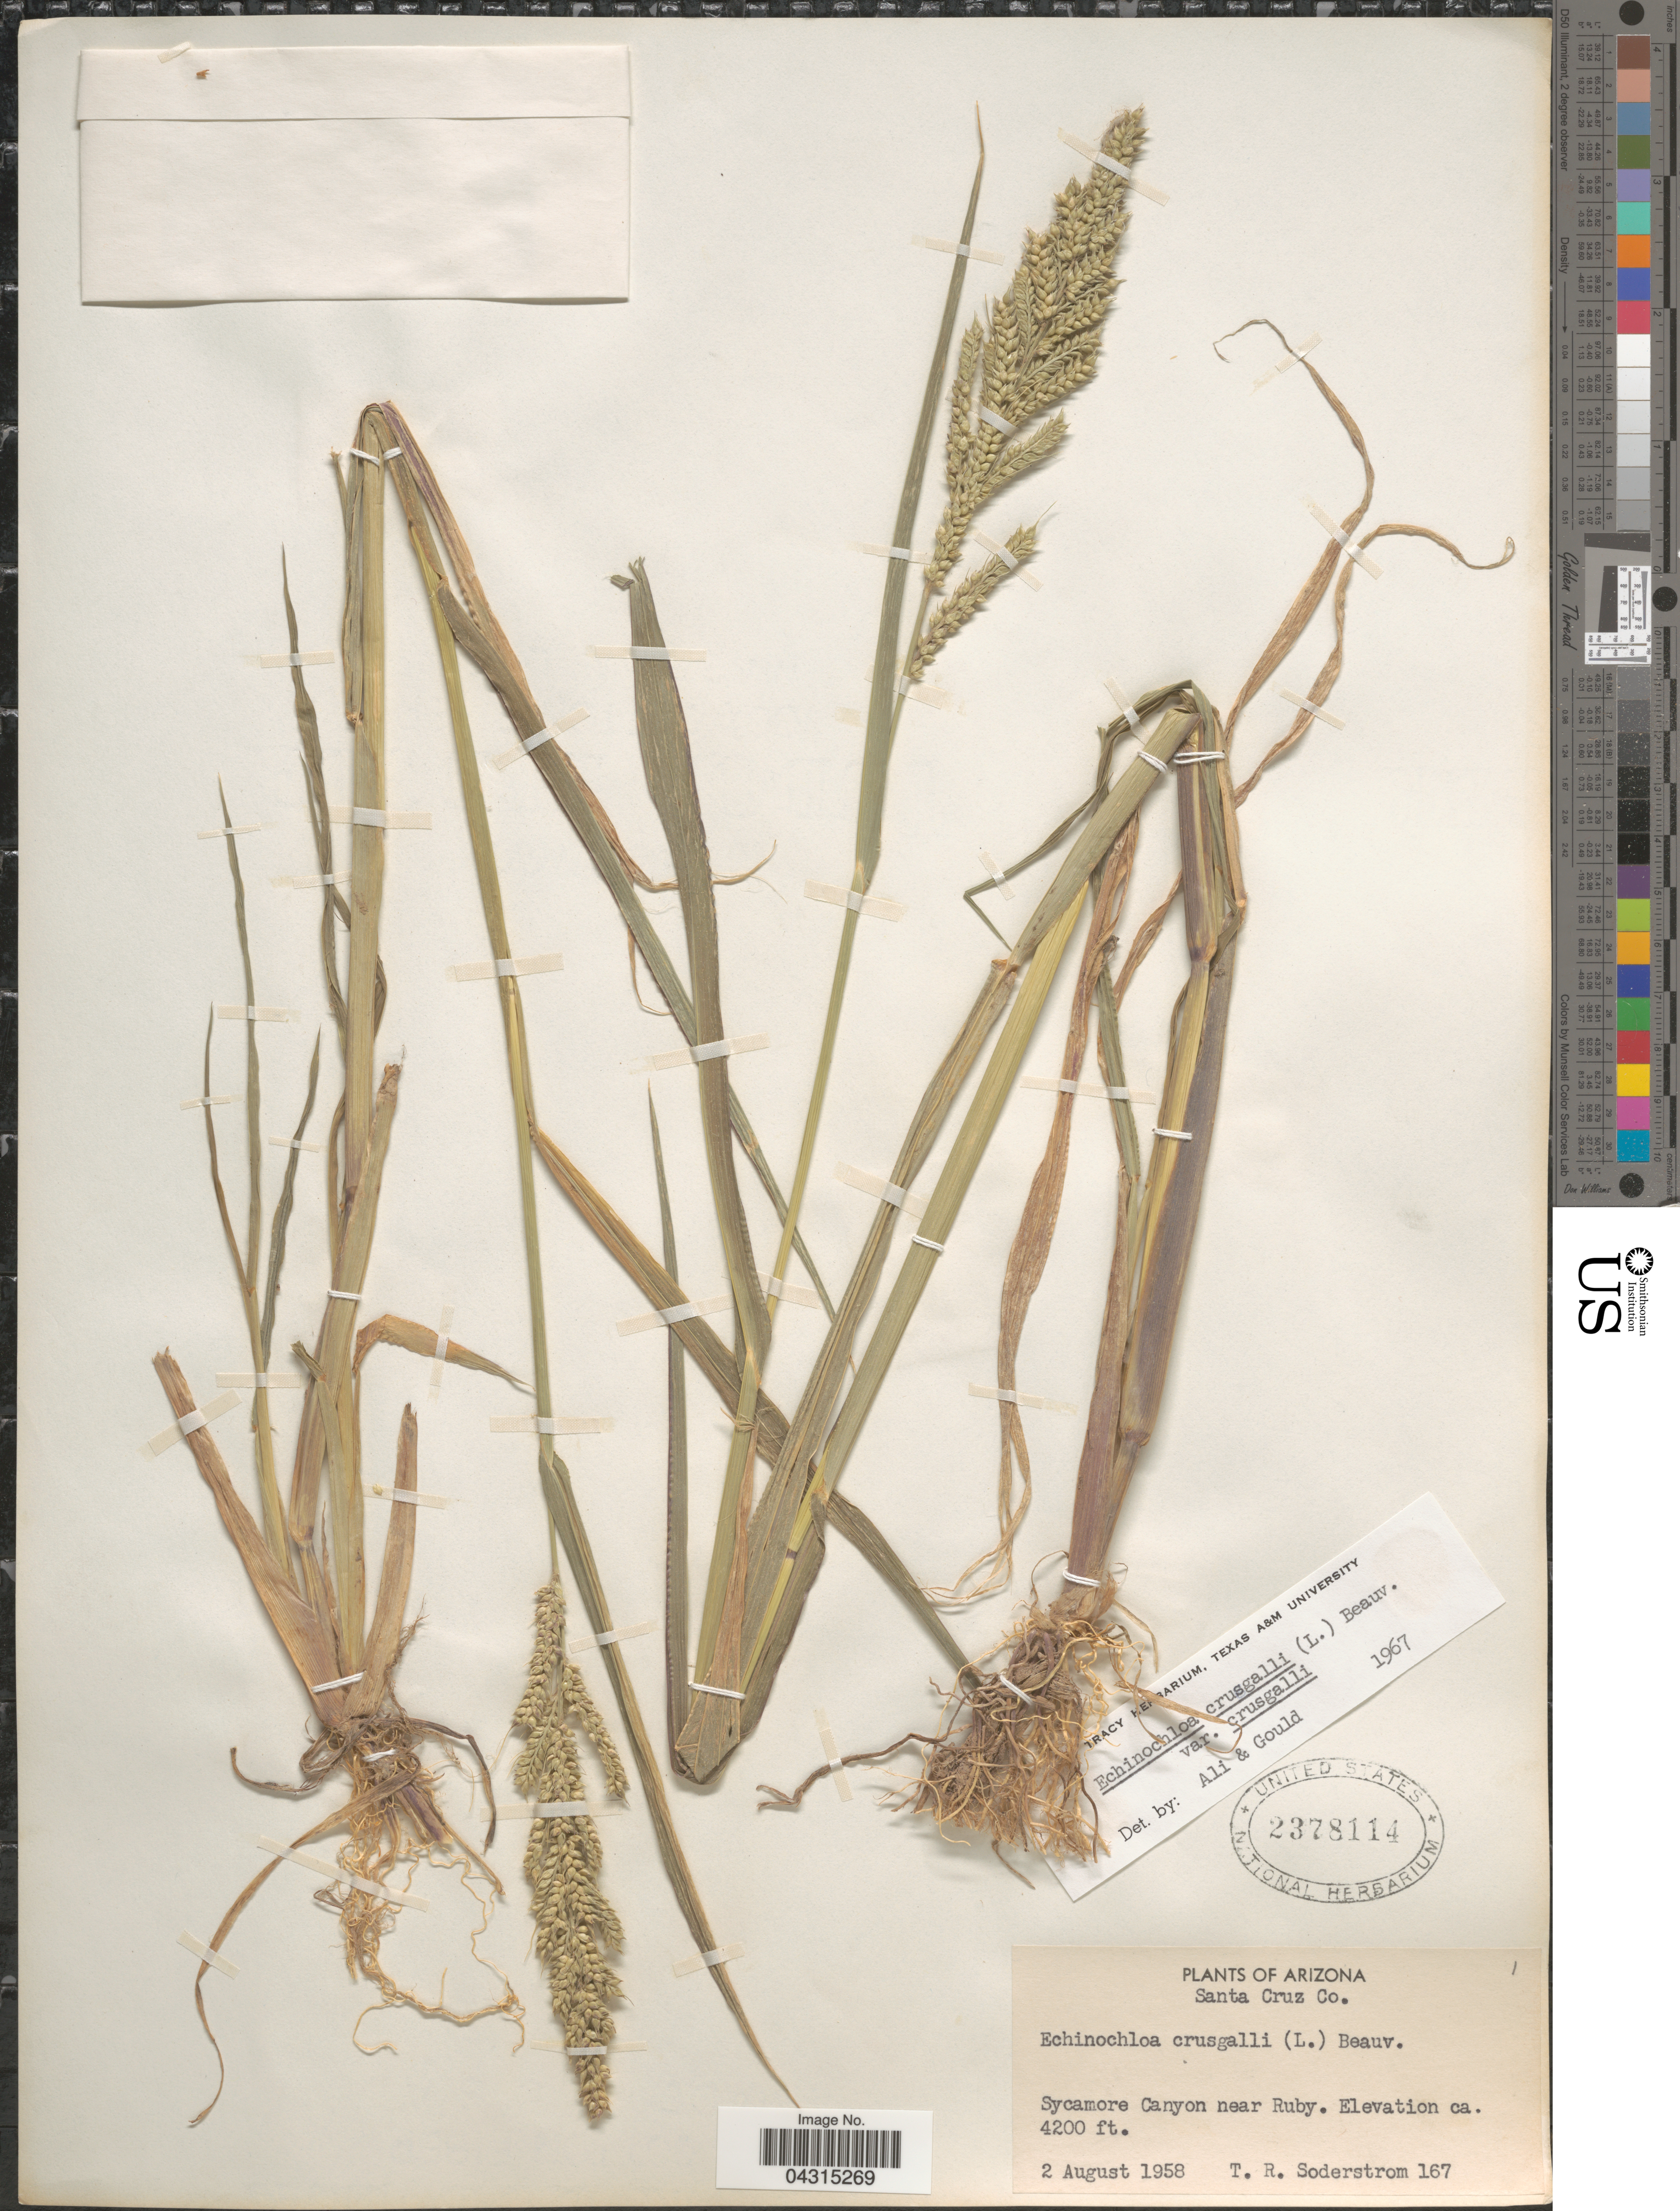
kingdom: Plantae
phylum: Tracheophyta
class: Liliopsida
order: Poales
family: Poaceae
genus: Echinochloa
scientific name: Echinochloa crus-galli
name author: (L.) P. Beauv.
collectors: T. R. Soderstrom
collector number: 167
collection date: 1958-08-02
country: United States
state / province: Arizona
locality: Santa Cruz Co. Sycamore Canyon near Ruby.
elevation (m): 1280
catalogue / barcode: US 2378114